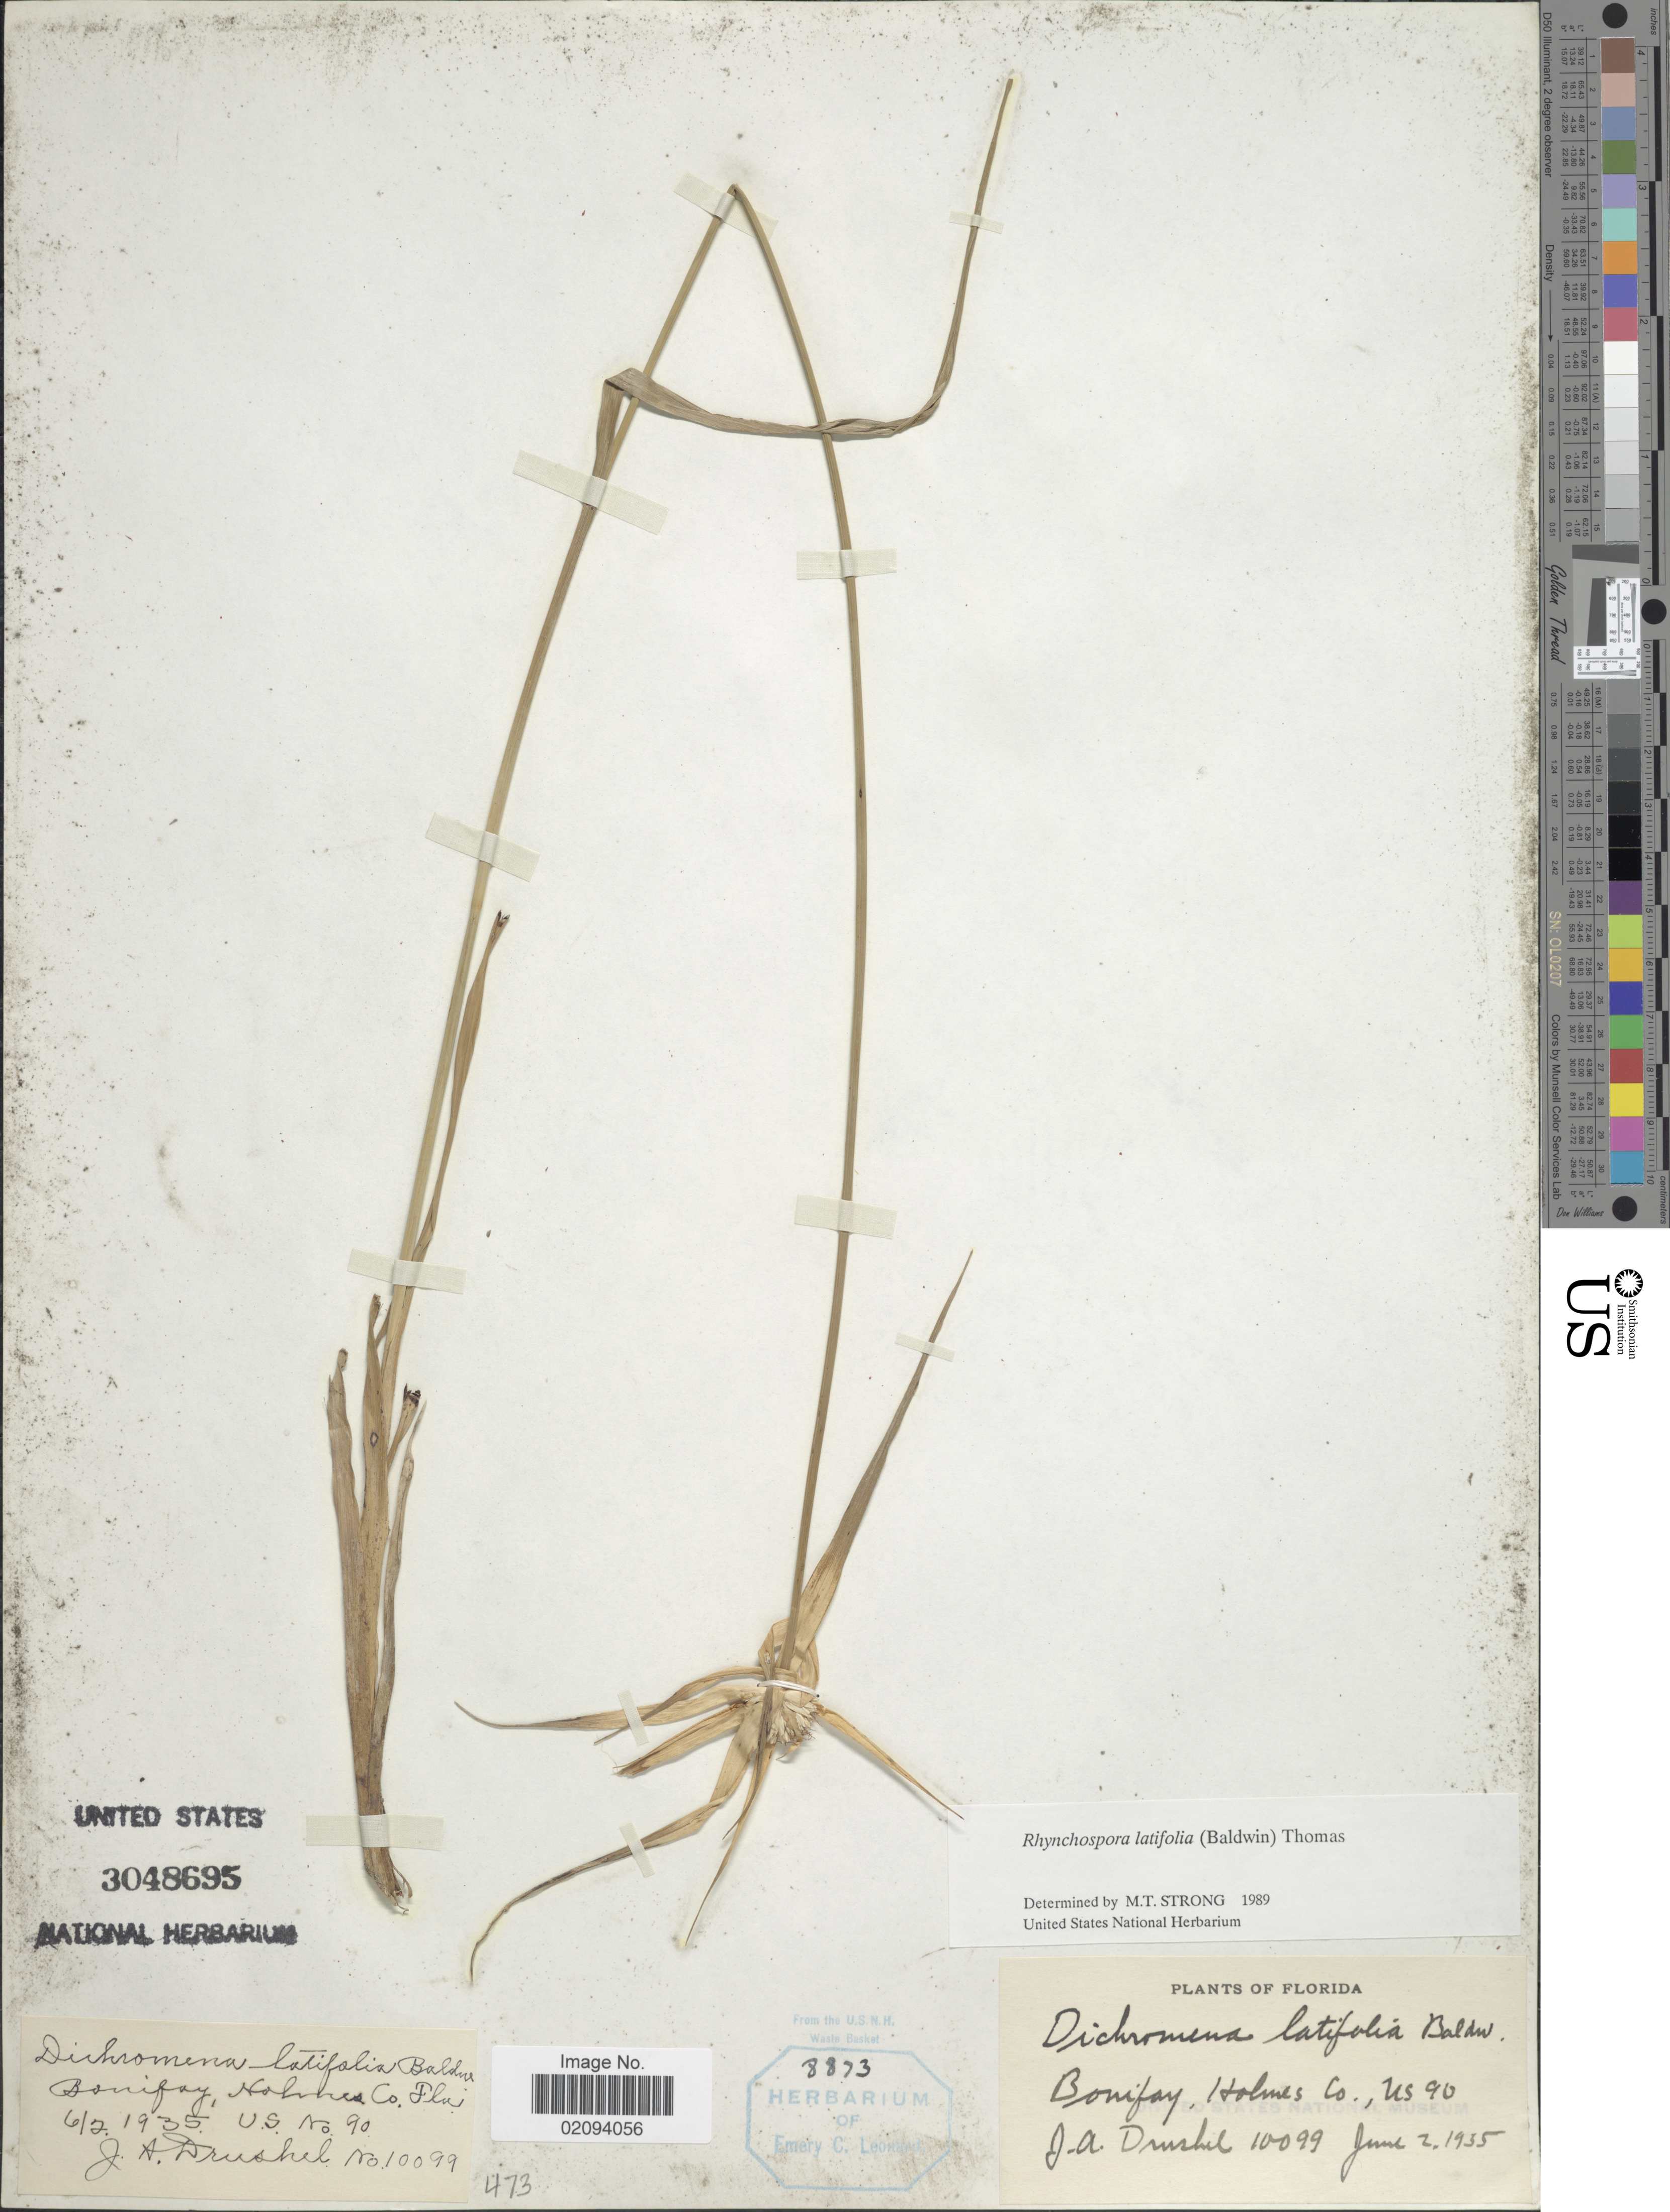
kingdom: Plantae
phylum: Tracheophyta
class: Liliopsida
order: Poales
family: Cyperaceae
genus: Rhynchospora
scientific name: Rhynchospora latifolia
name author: (Baldwin ex Elliott) W.W. Thomas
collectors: J. A. Drushel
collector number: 10099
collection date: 1935-06-02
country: United States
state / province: Florida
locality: Bonifay, Holmes Co., US 90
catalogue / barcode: US 3048695